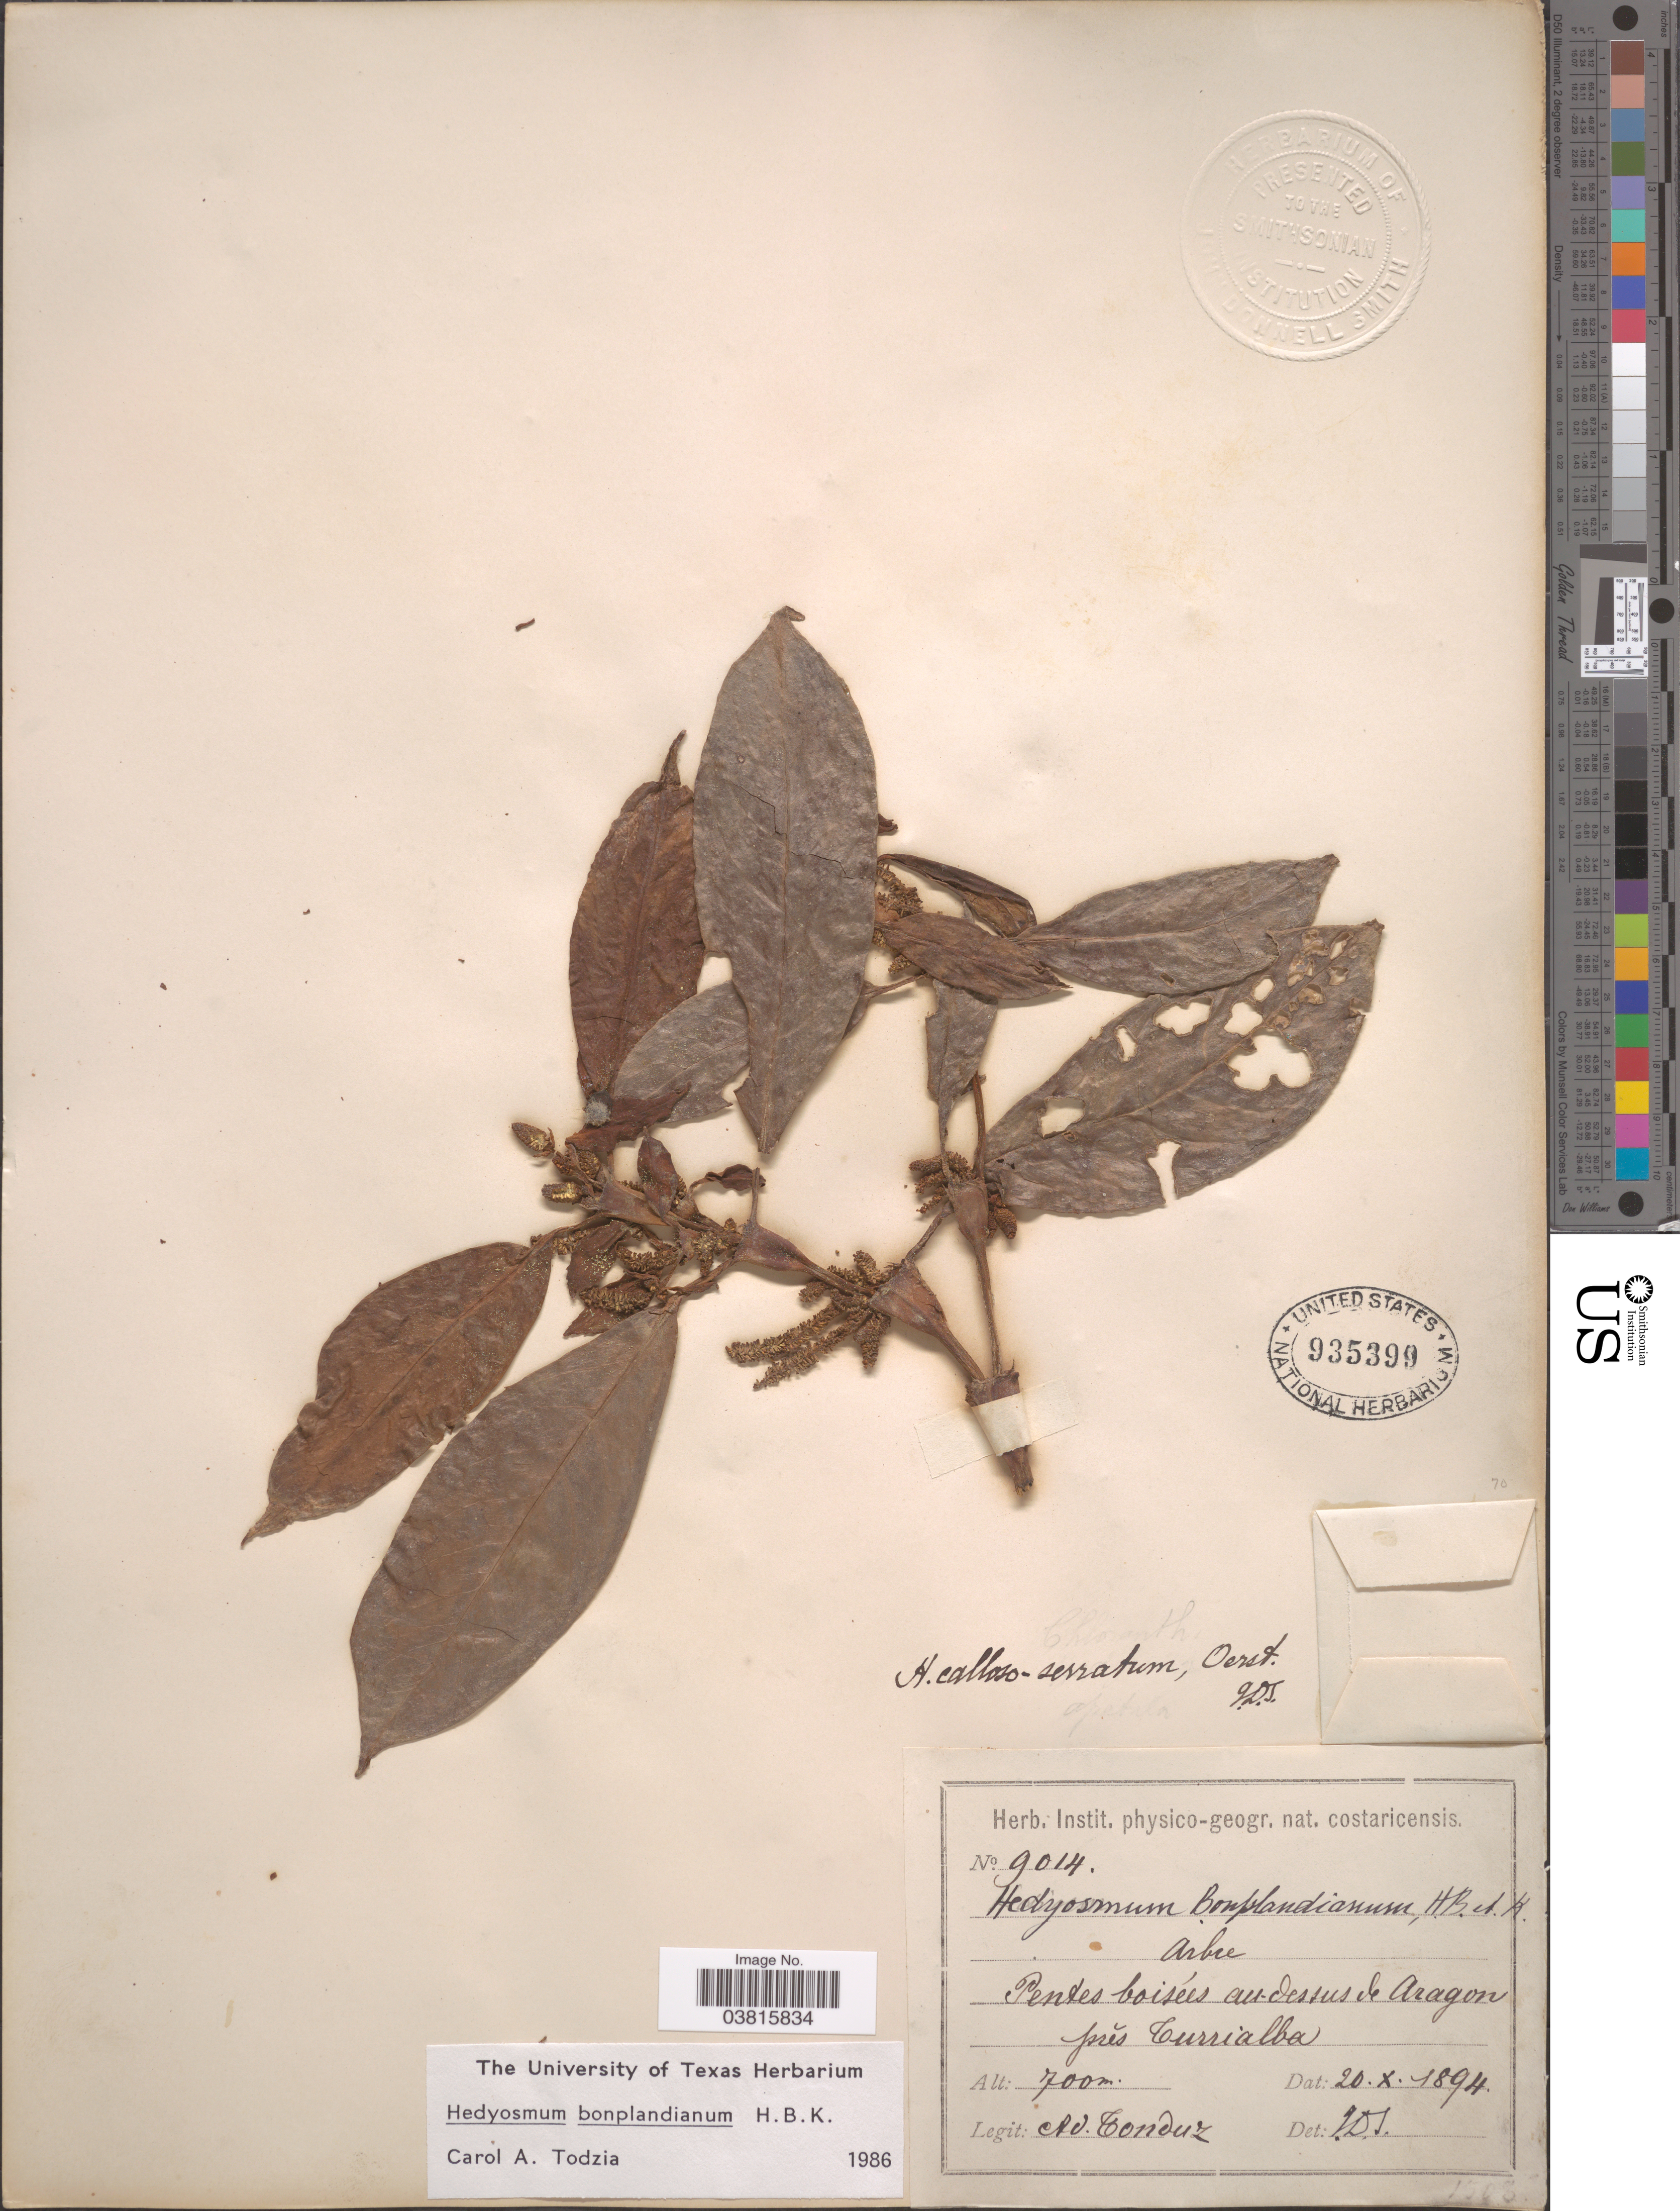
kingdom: Plantae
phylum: Tracheophyta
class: Magnoliopsida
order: Chloranthales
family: Chloranthaceae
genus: Hedyosmum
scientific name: Hedyosmum callososerratum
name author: Oerst.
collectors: A. Tonduz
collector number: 9014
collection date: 1894-10-20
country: Costa Rica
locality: Pentes boisées au-dessus de Aragon prés Turrialba.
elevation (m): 700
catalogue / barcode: US 935399